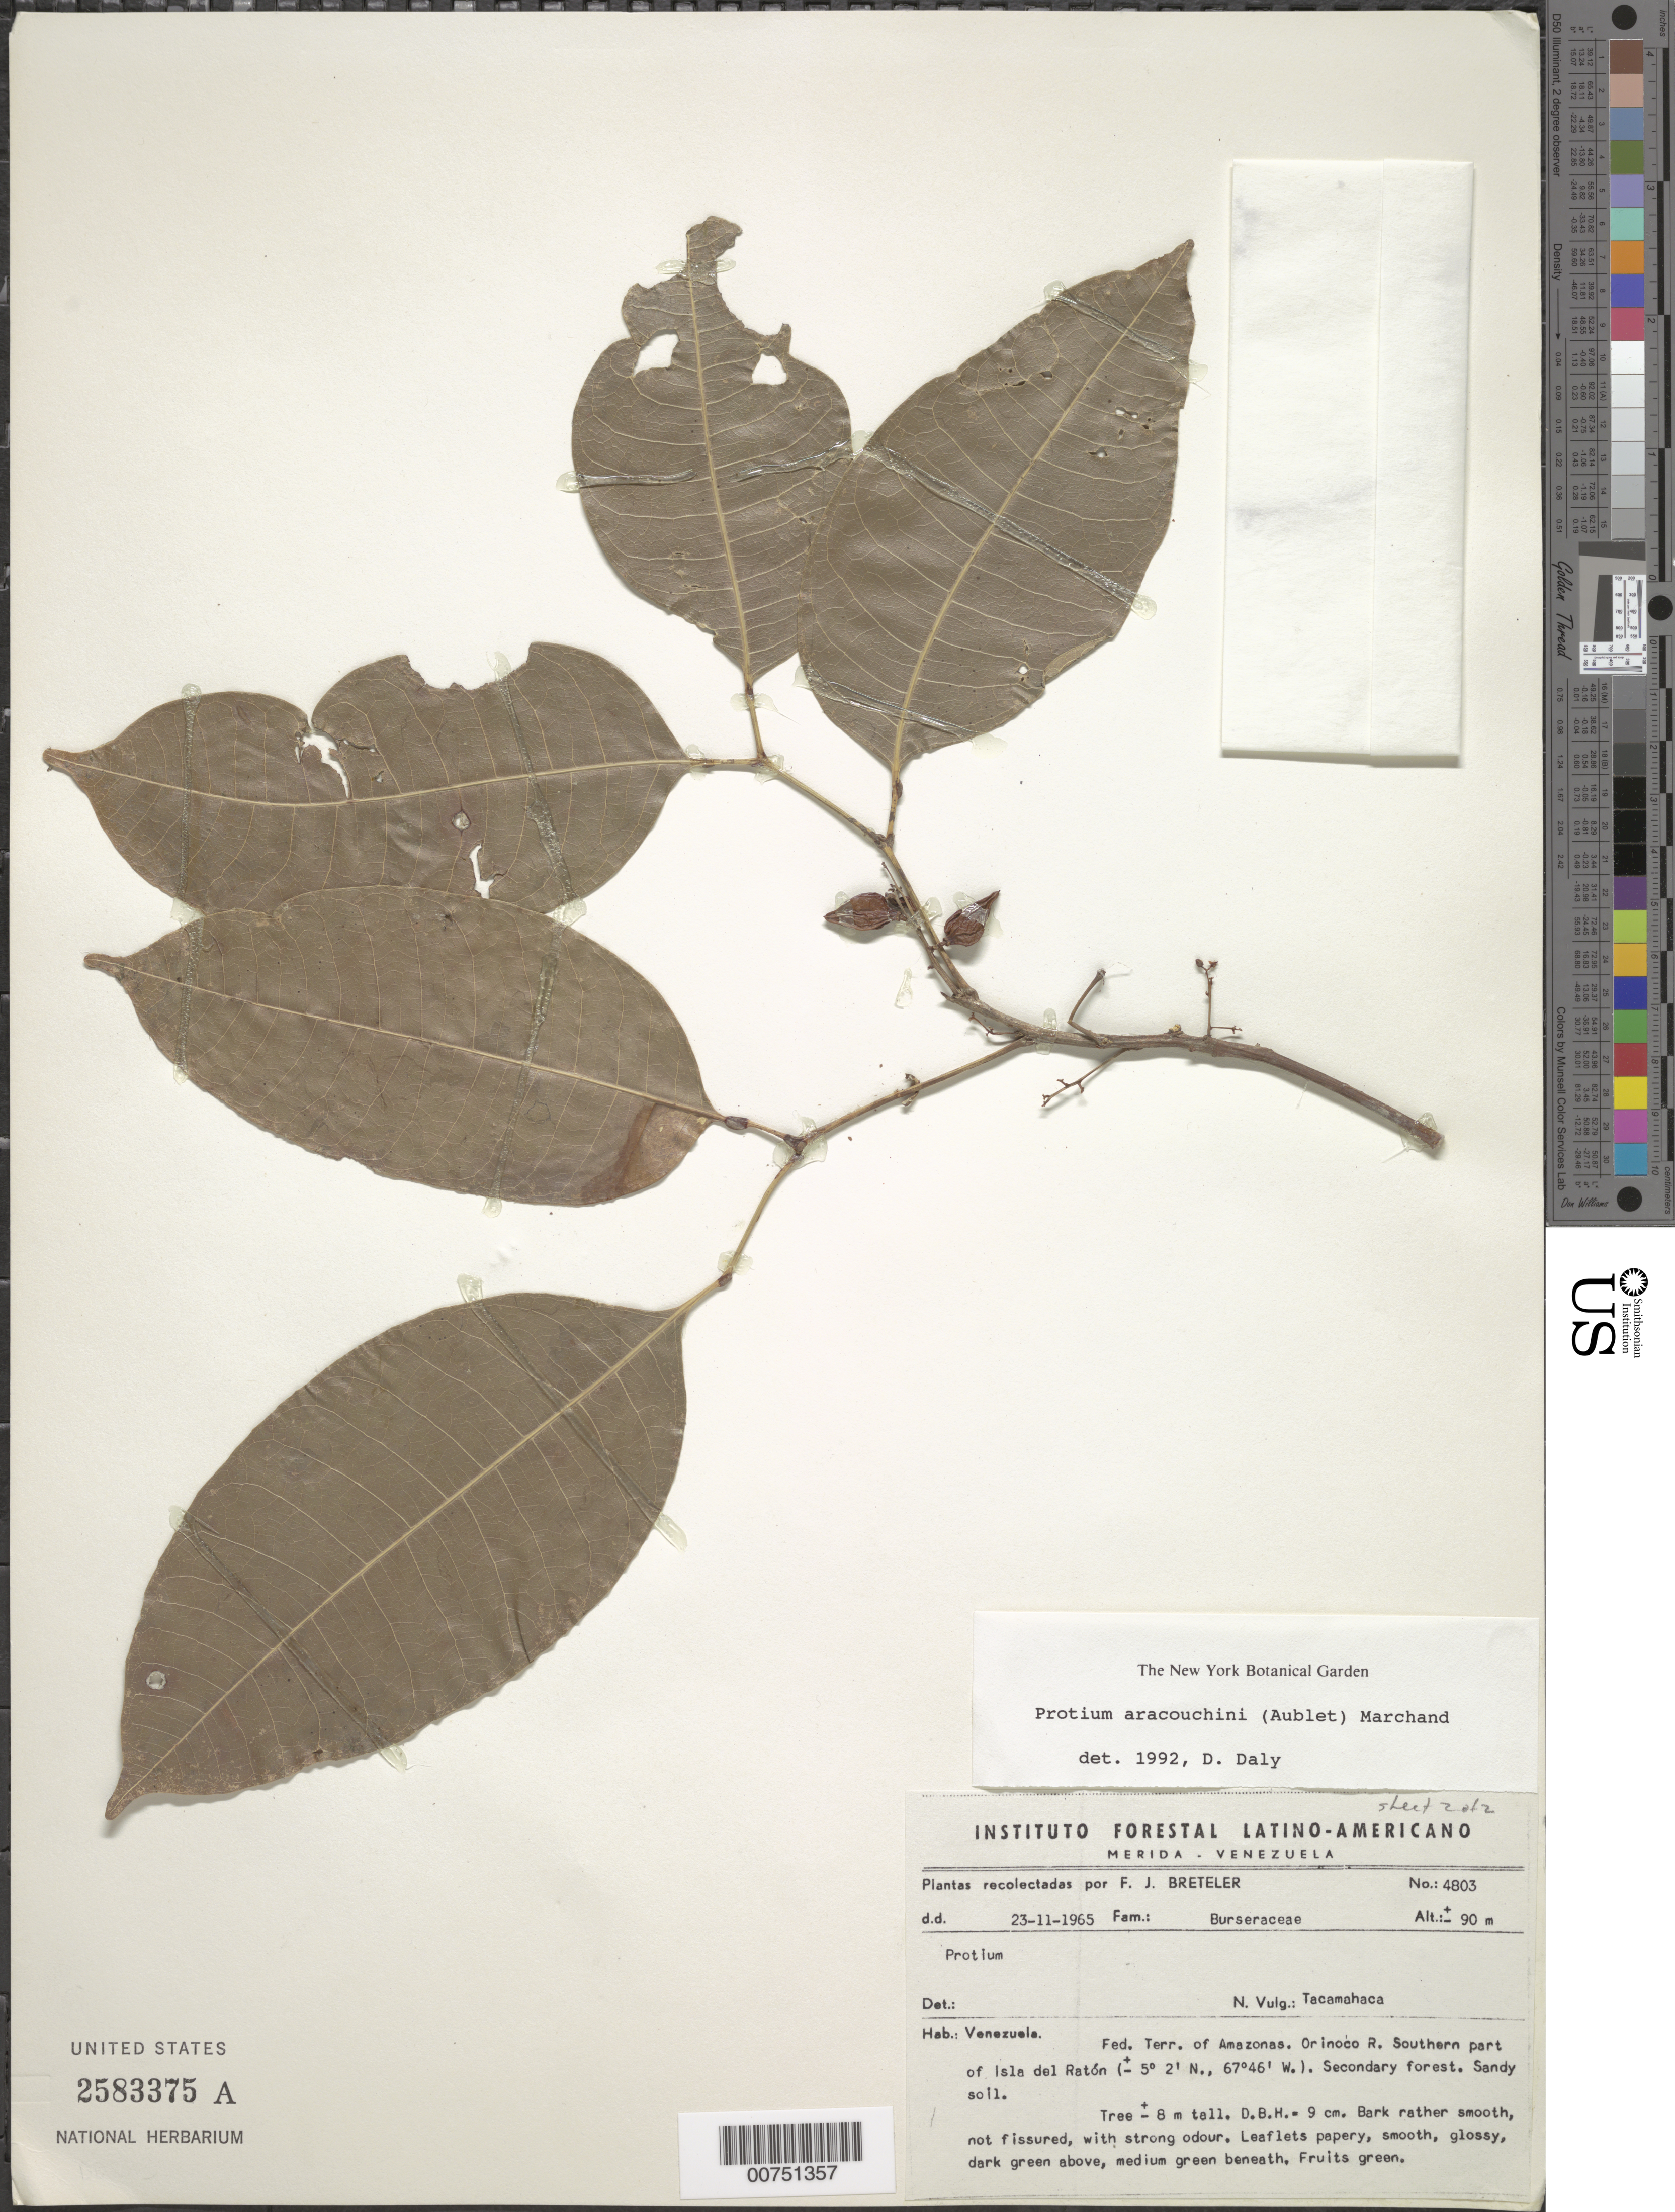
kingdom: Plantae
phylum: Tracheophyta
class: Magnoliopsida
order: Sapindales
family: Burseraceae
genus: Protium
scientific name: Protium aracouchini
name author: (Aubl.) Marchand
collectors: F. J. Breteler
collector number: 4803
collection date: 1965-11-23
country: Venezuela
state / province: Amazonas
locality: Fed. Terr. of Amazonas. Orinoco R. Southern part of Isla del Ratón.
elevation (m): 90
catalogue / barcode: US 2583375A